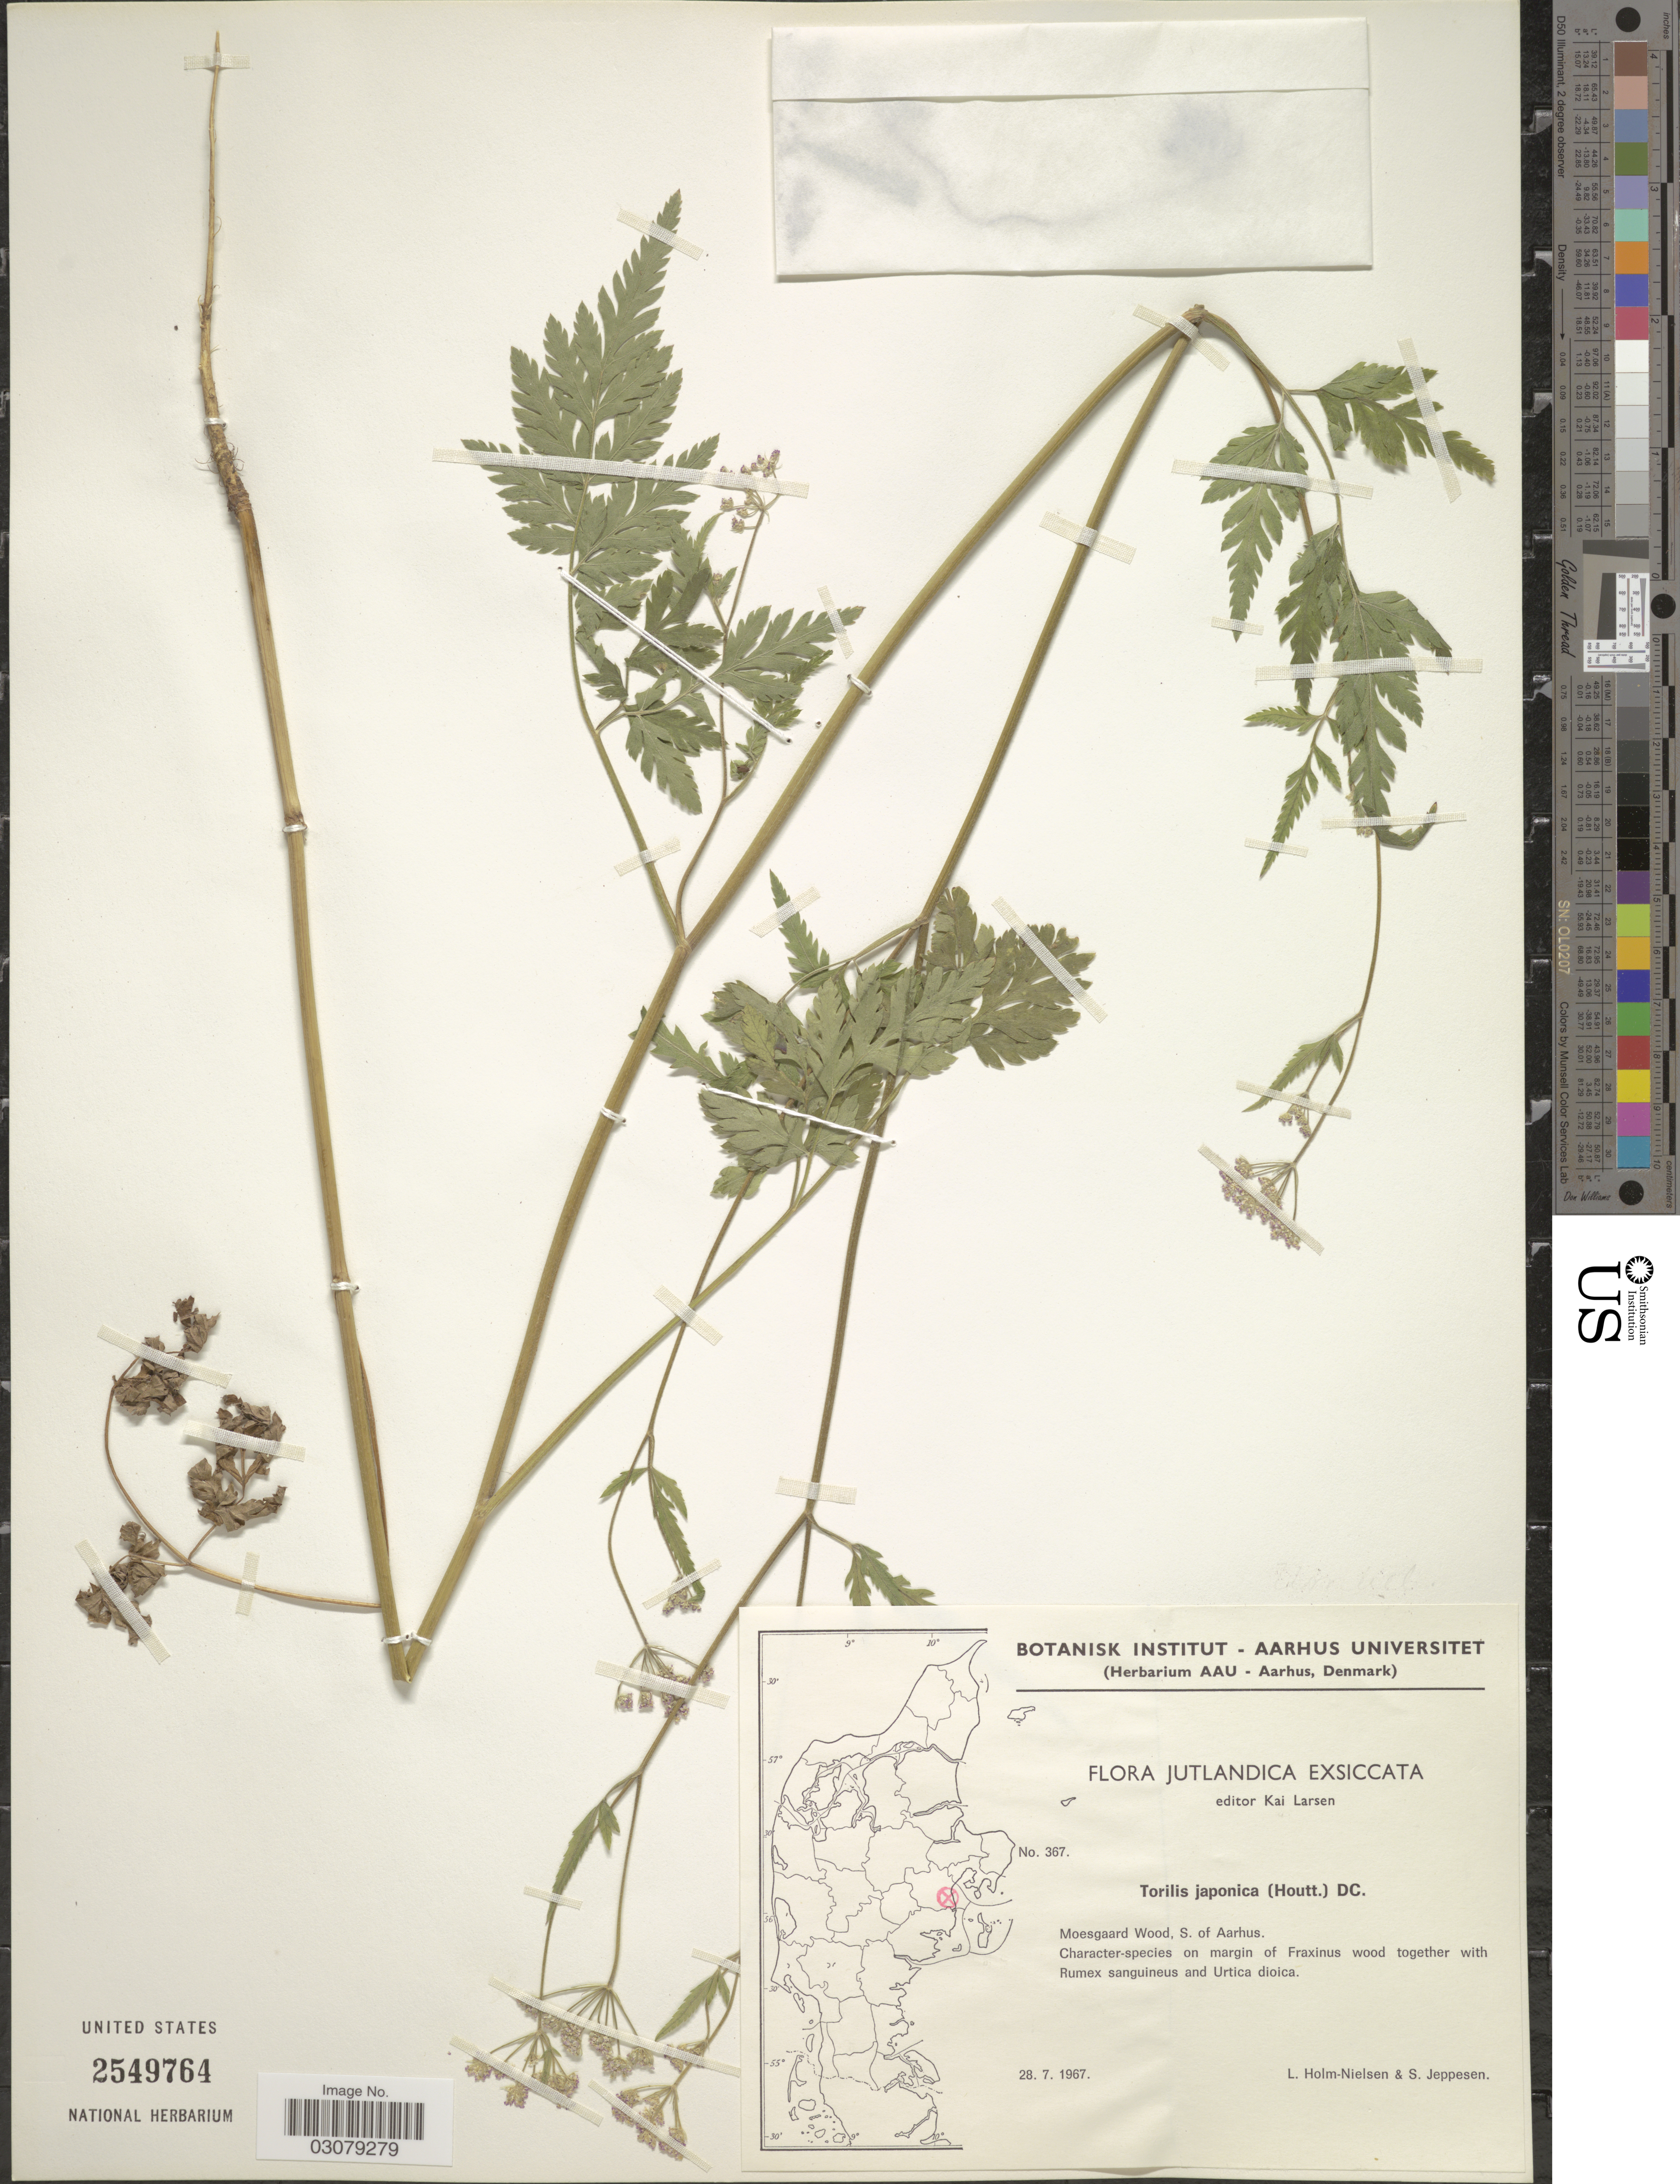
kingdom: Plantae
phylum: Tracheophyta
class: Magnoliopsida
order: Apiales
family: Apiaceae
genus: Torilis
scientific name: Torilis japonica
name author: (Houtt.) DC.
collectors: L. Holm-Nielsen & S. Jeppesen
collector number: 367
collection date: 1967-07-28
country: Denmark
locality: Jutlandica. Moesgaard Wood, S. of Aarhus.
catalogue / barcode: US 2549764